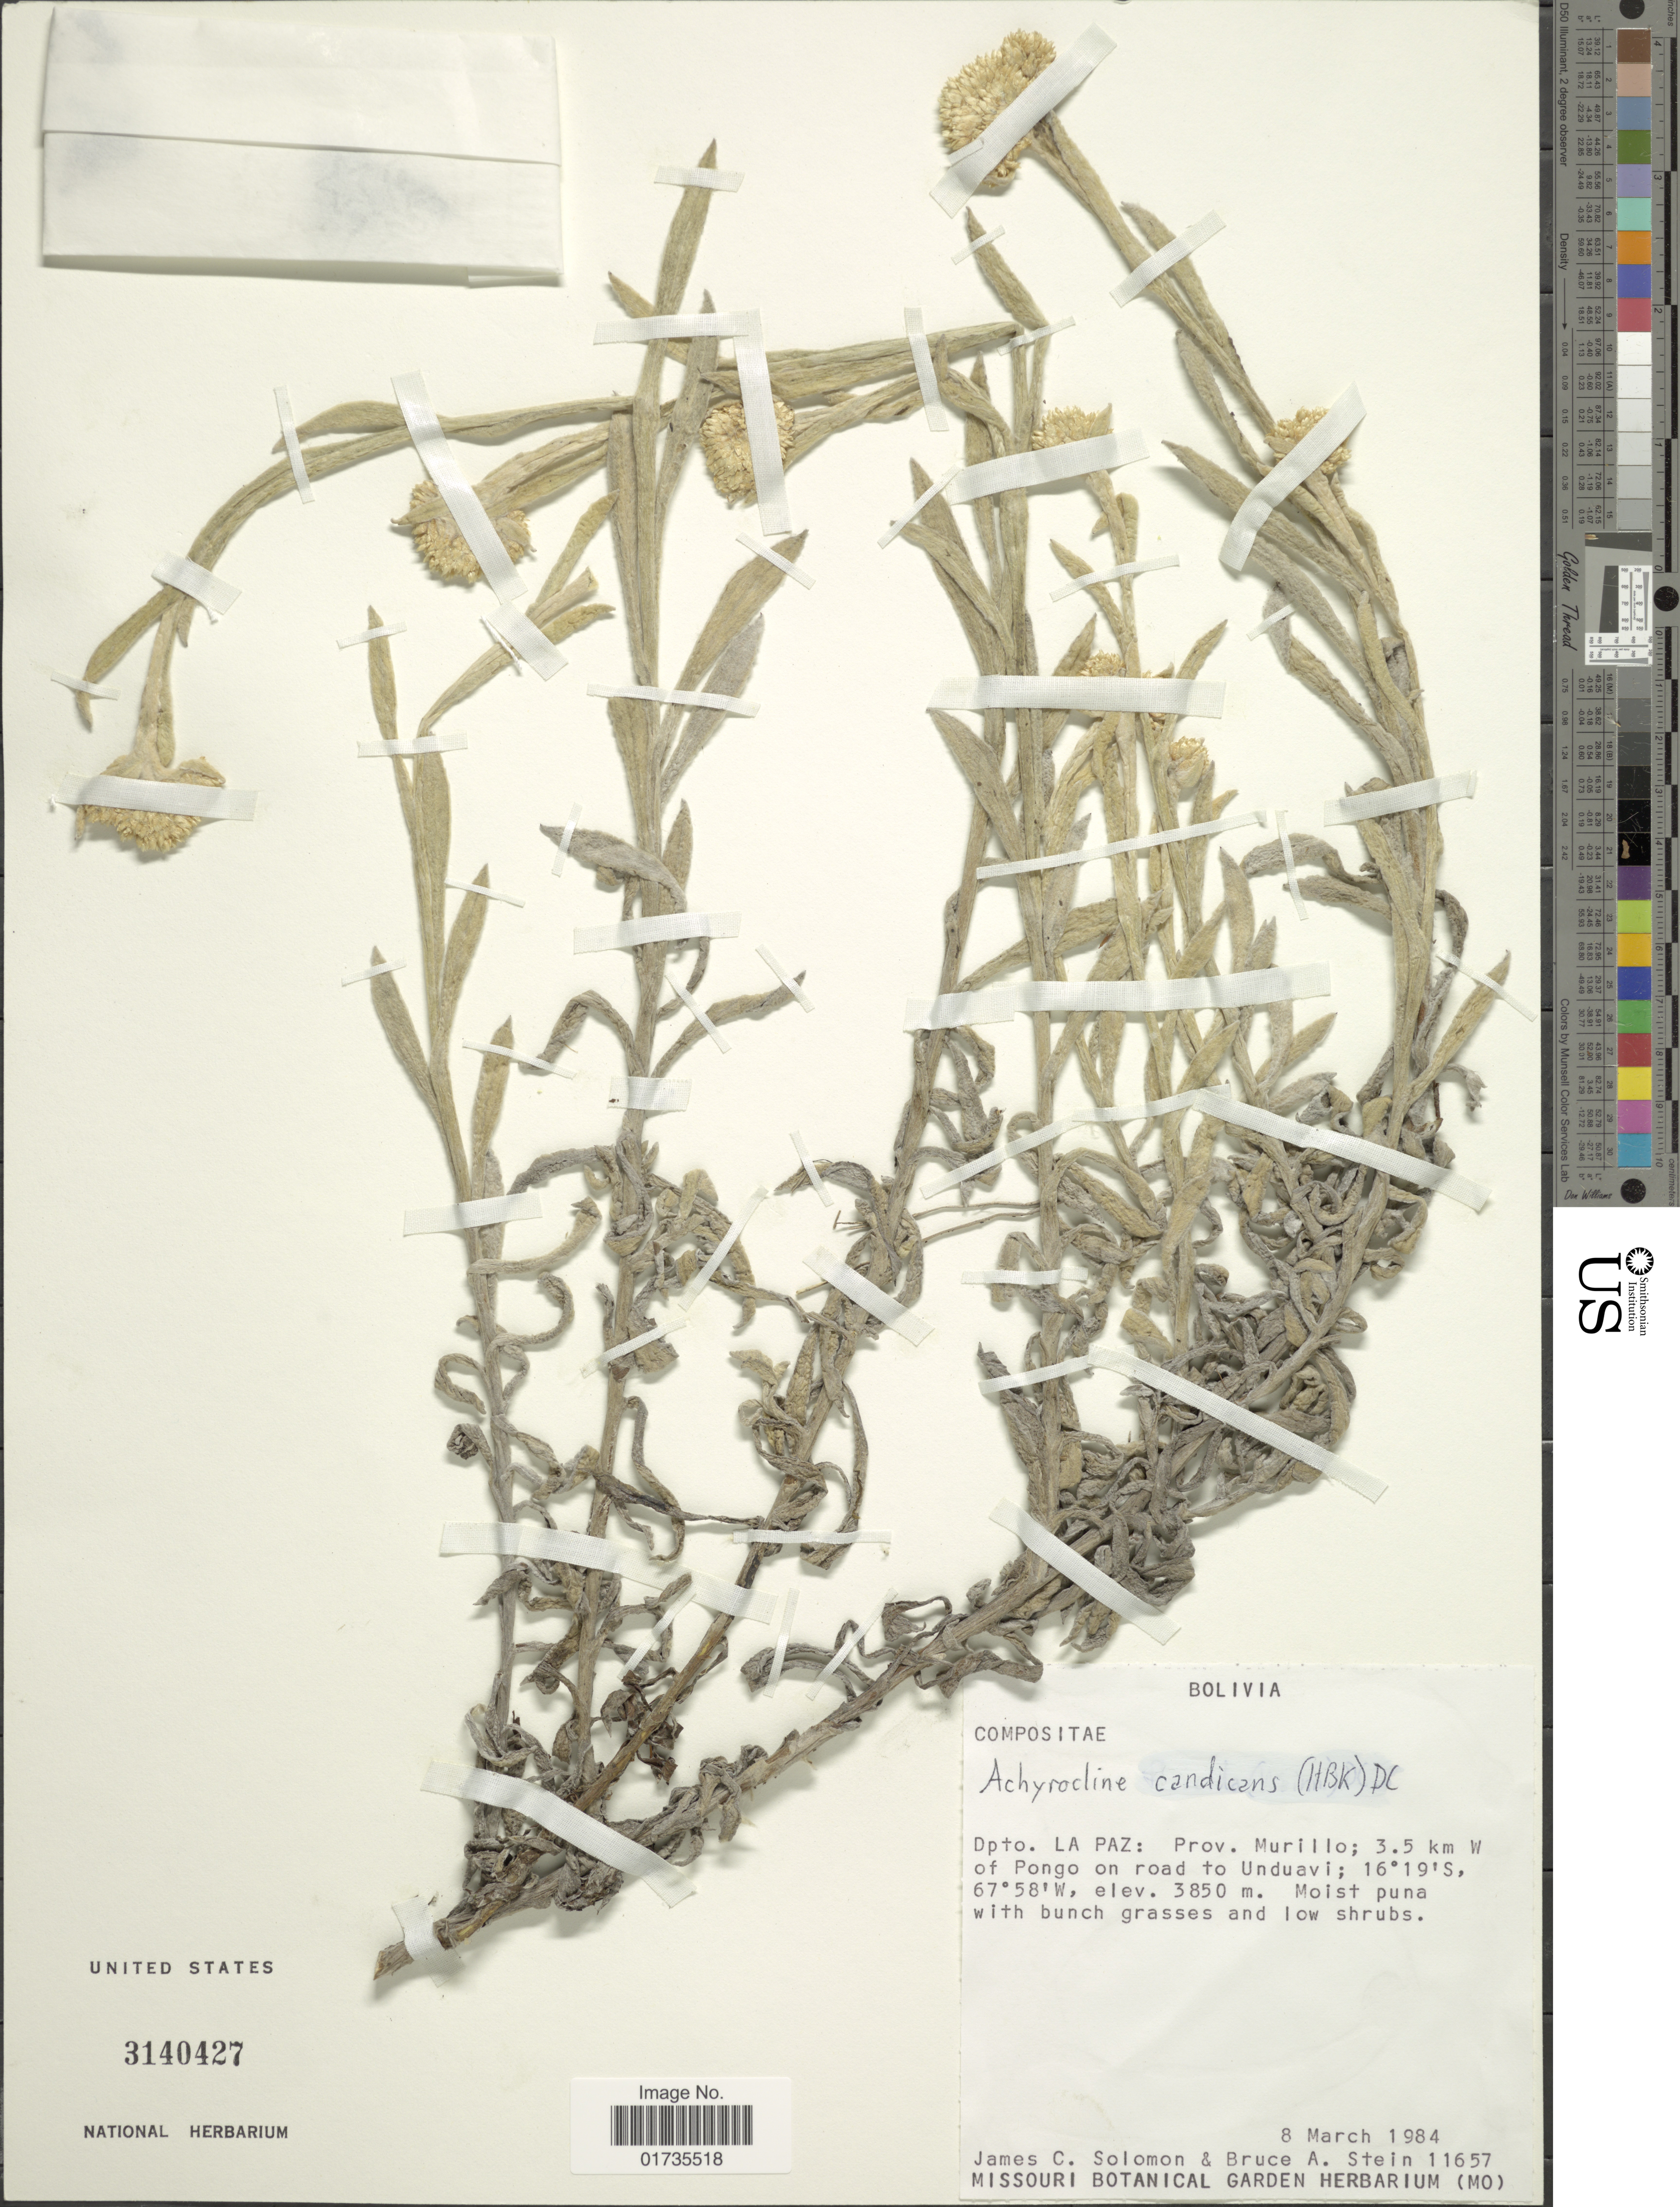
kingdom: Plantae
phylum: Tracheophyta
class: Magnoliopsida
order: Asterales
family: Asteraceae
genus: Achyrocline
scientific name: Achyrocline candicans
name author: (Kunth) DC.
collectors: J. C. Solomon & B. A. Stein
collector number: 11657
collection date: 1984-03-08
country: Bolivia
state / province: La Paz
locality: Dpto. La Paz.: Prov. Murillo; 3,5 km W of Pongo on road to Unduavi:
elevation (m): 3850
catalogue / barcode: US 3140427